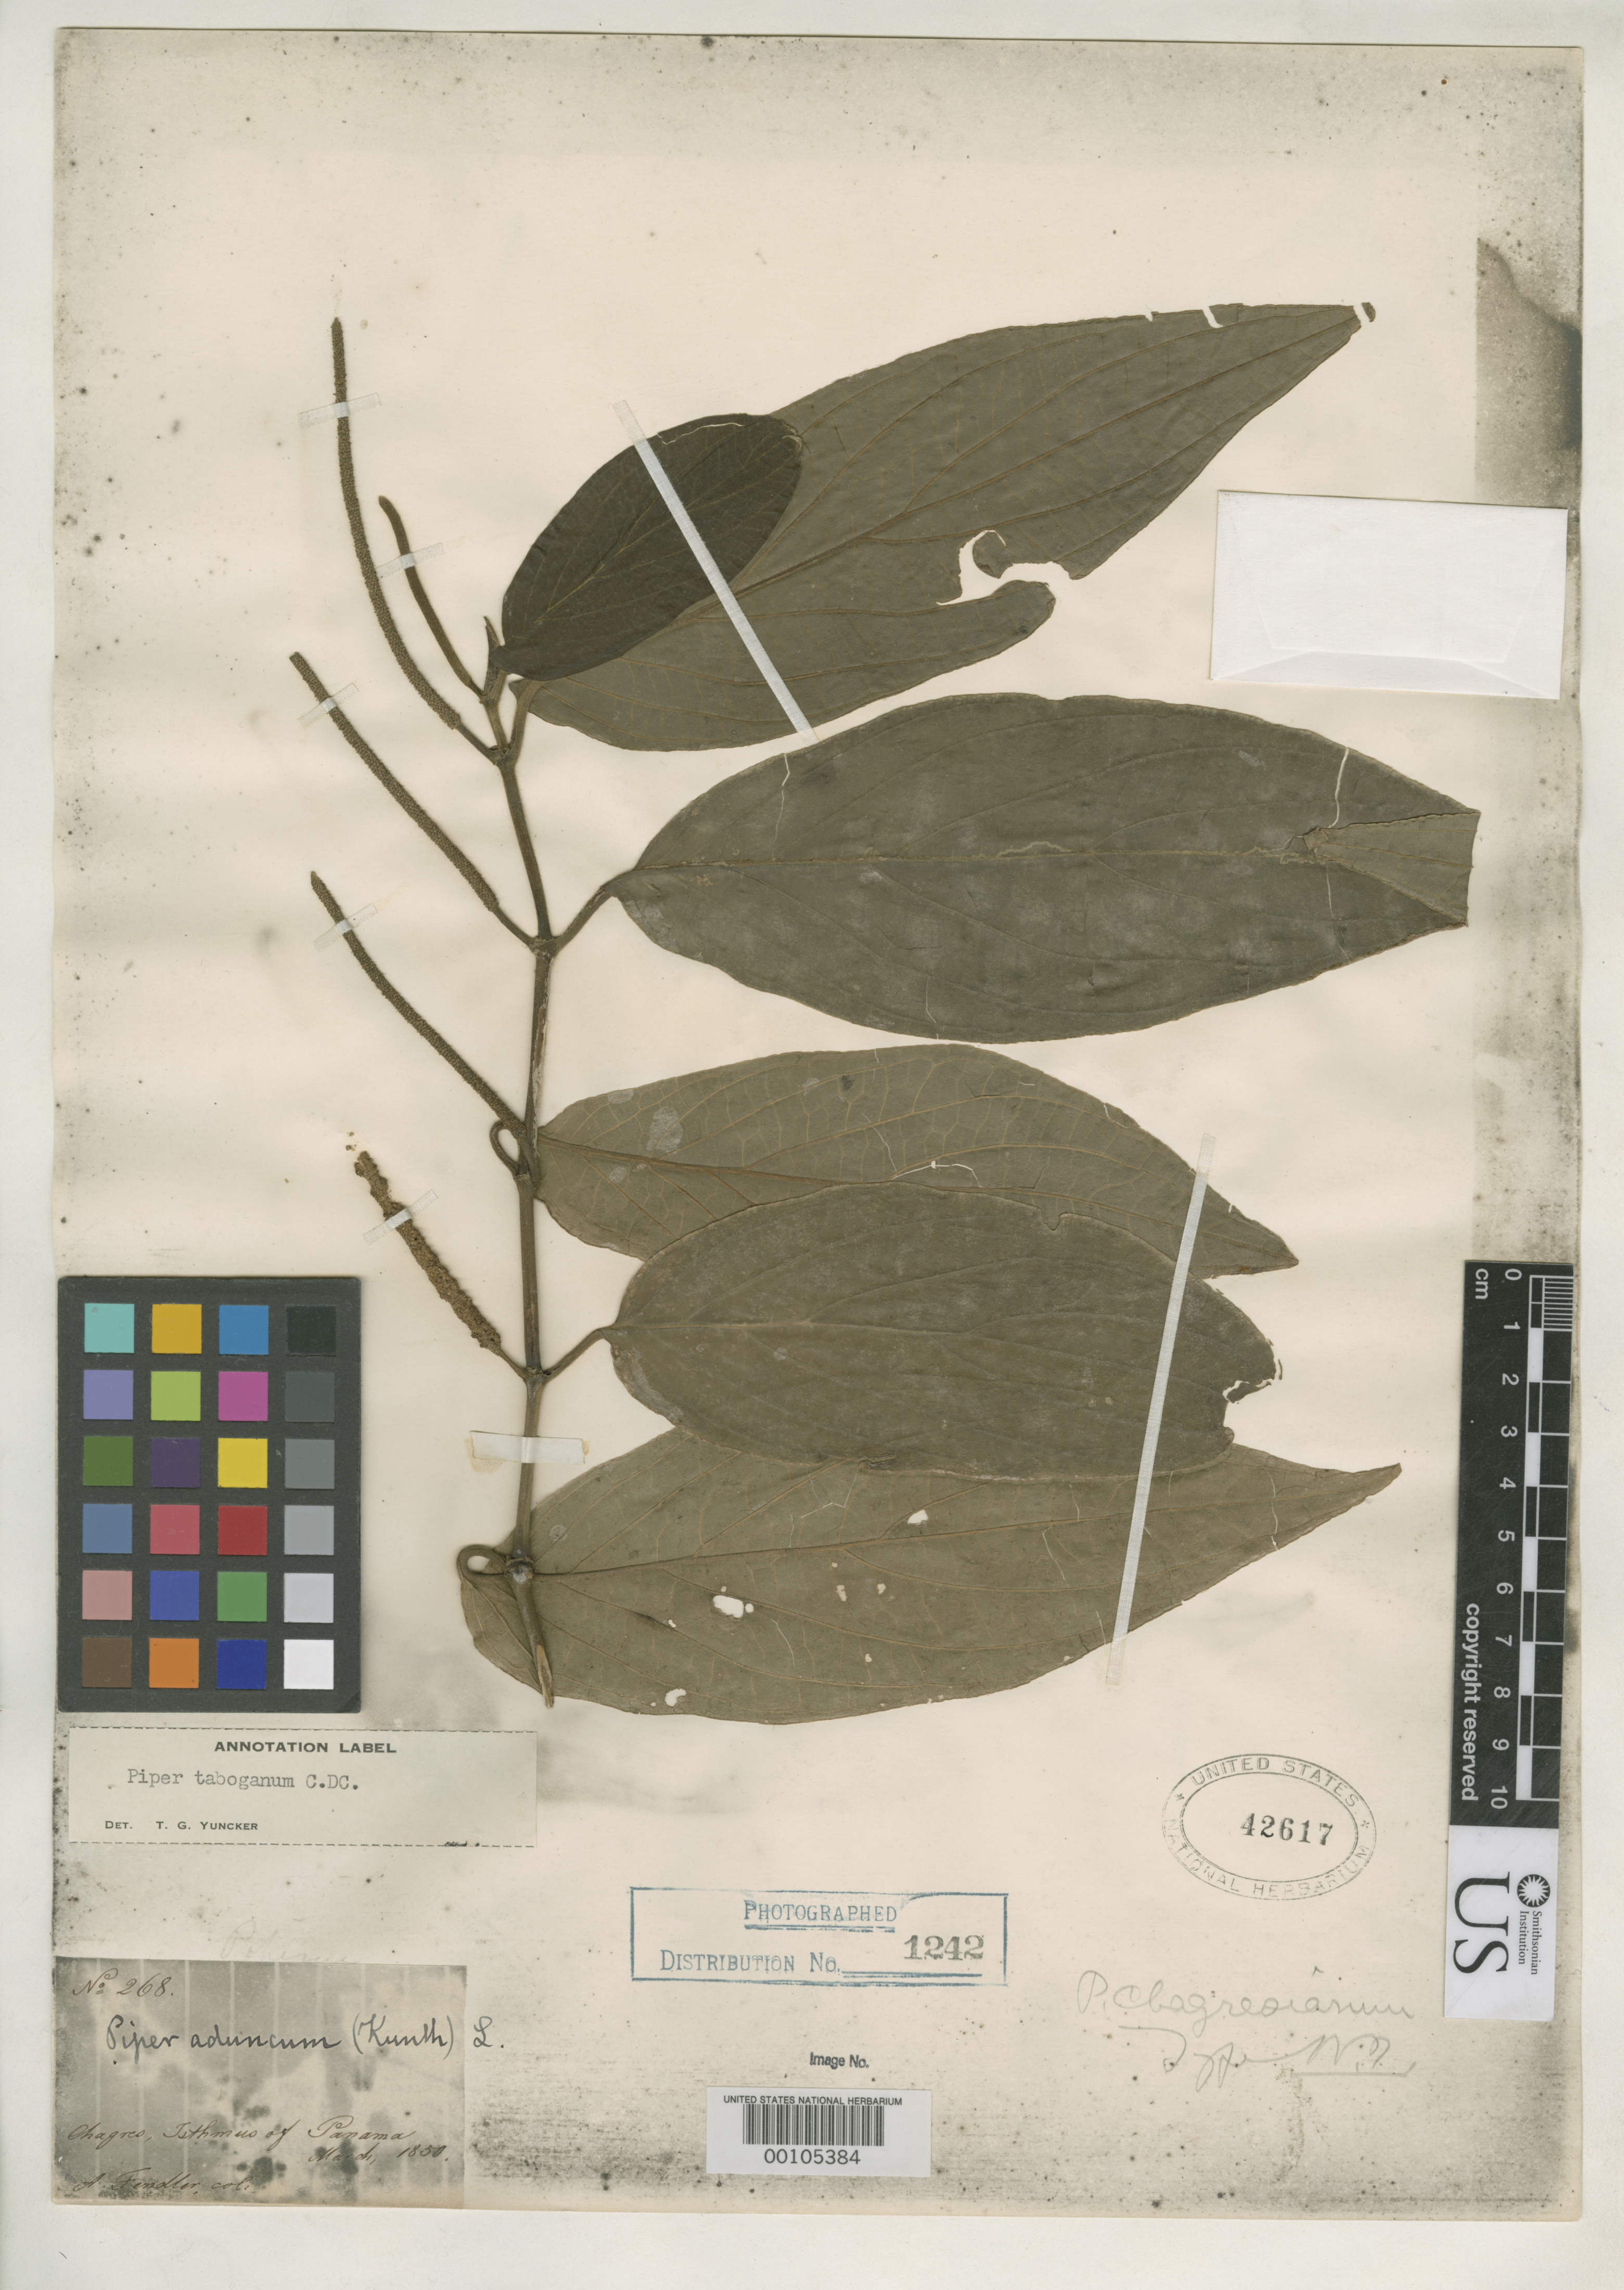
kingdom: Plantae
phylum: Tracheophyta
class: Magnoliopsida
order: Piperales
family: Piperaceae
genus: Piper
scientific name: Piper chagresianum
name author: Trel.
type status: Holotype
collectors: A. Fendler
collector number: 268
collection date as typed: Mar 1850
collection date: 1850-03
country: Panama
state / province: Colón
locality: Chagres.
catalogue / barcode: US 42617